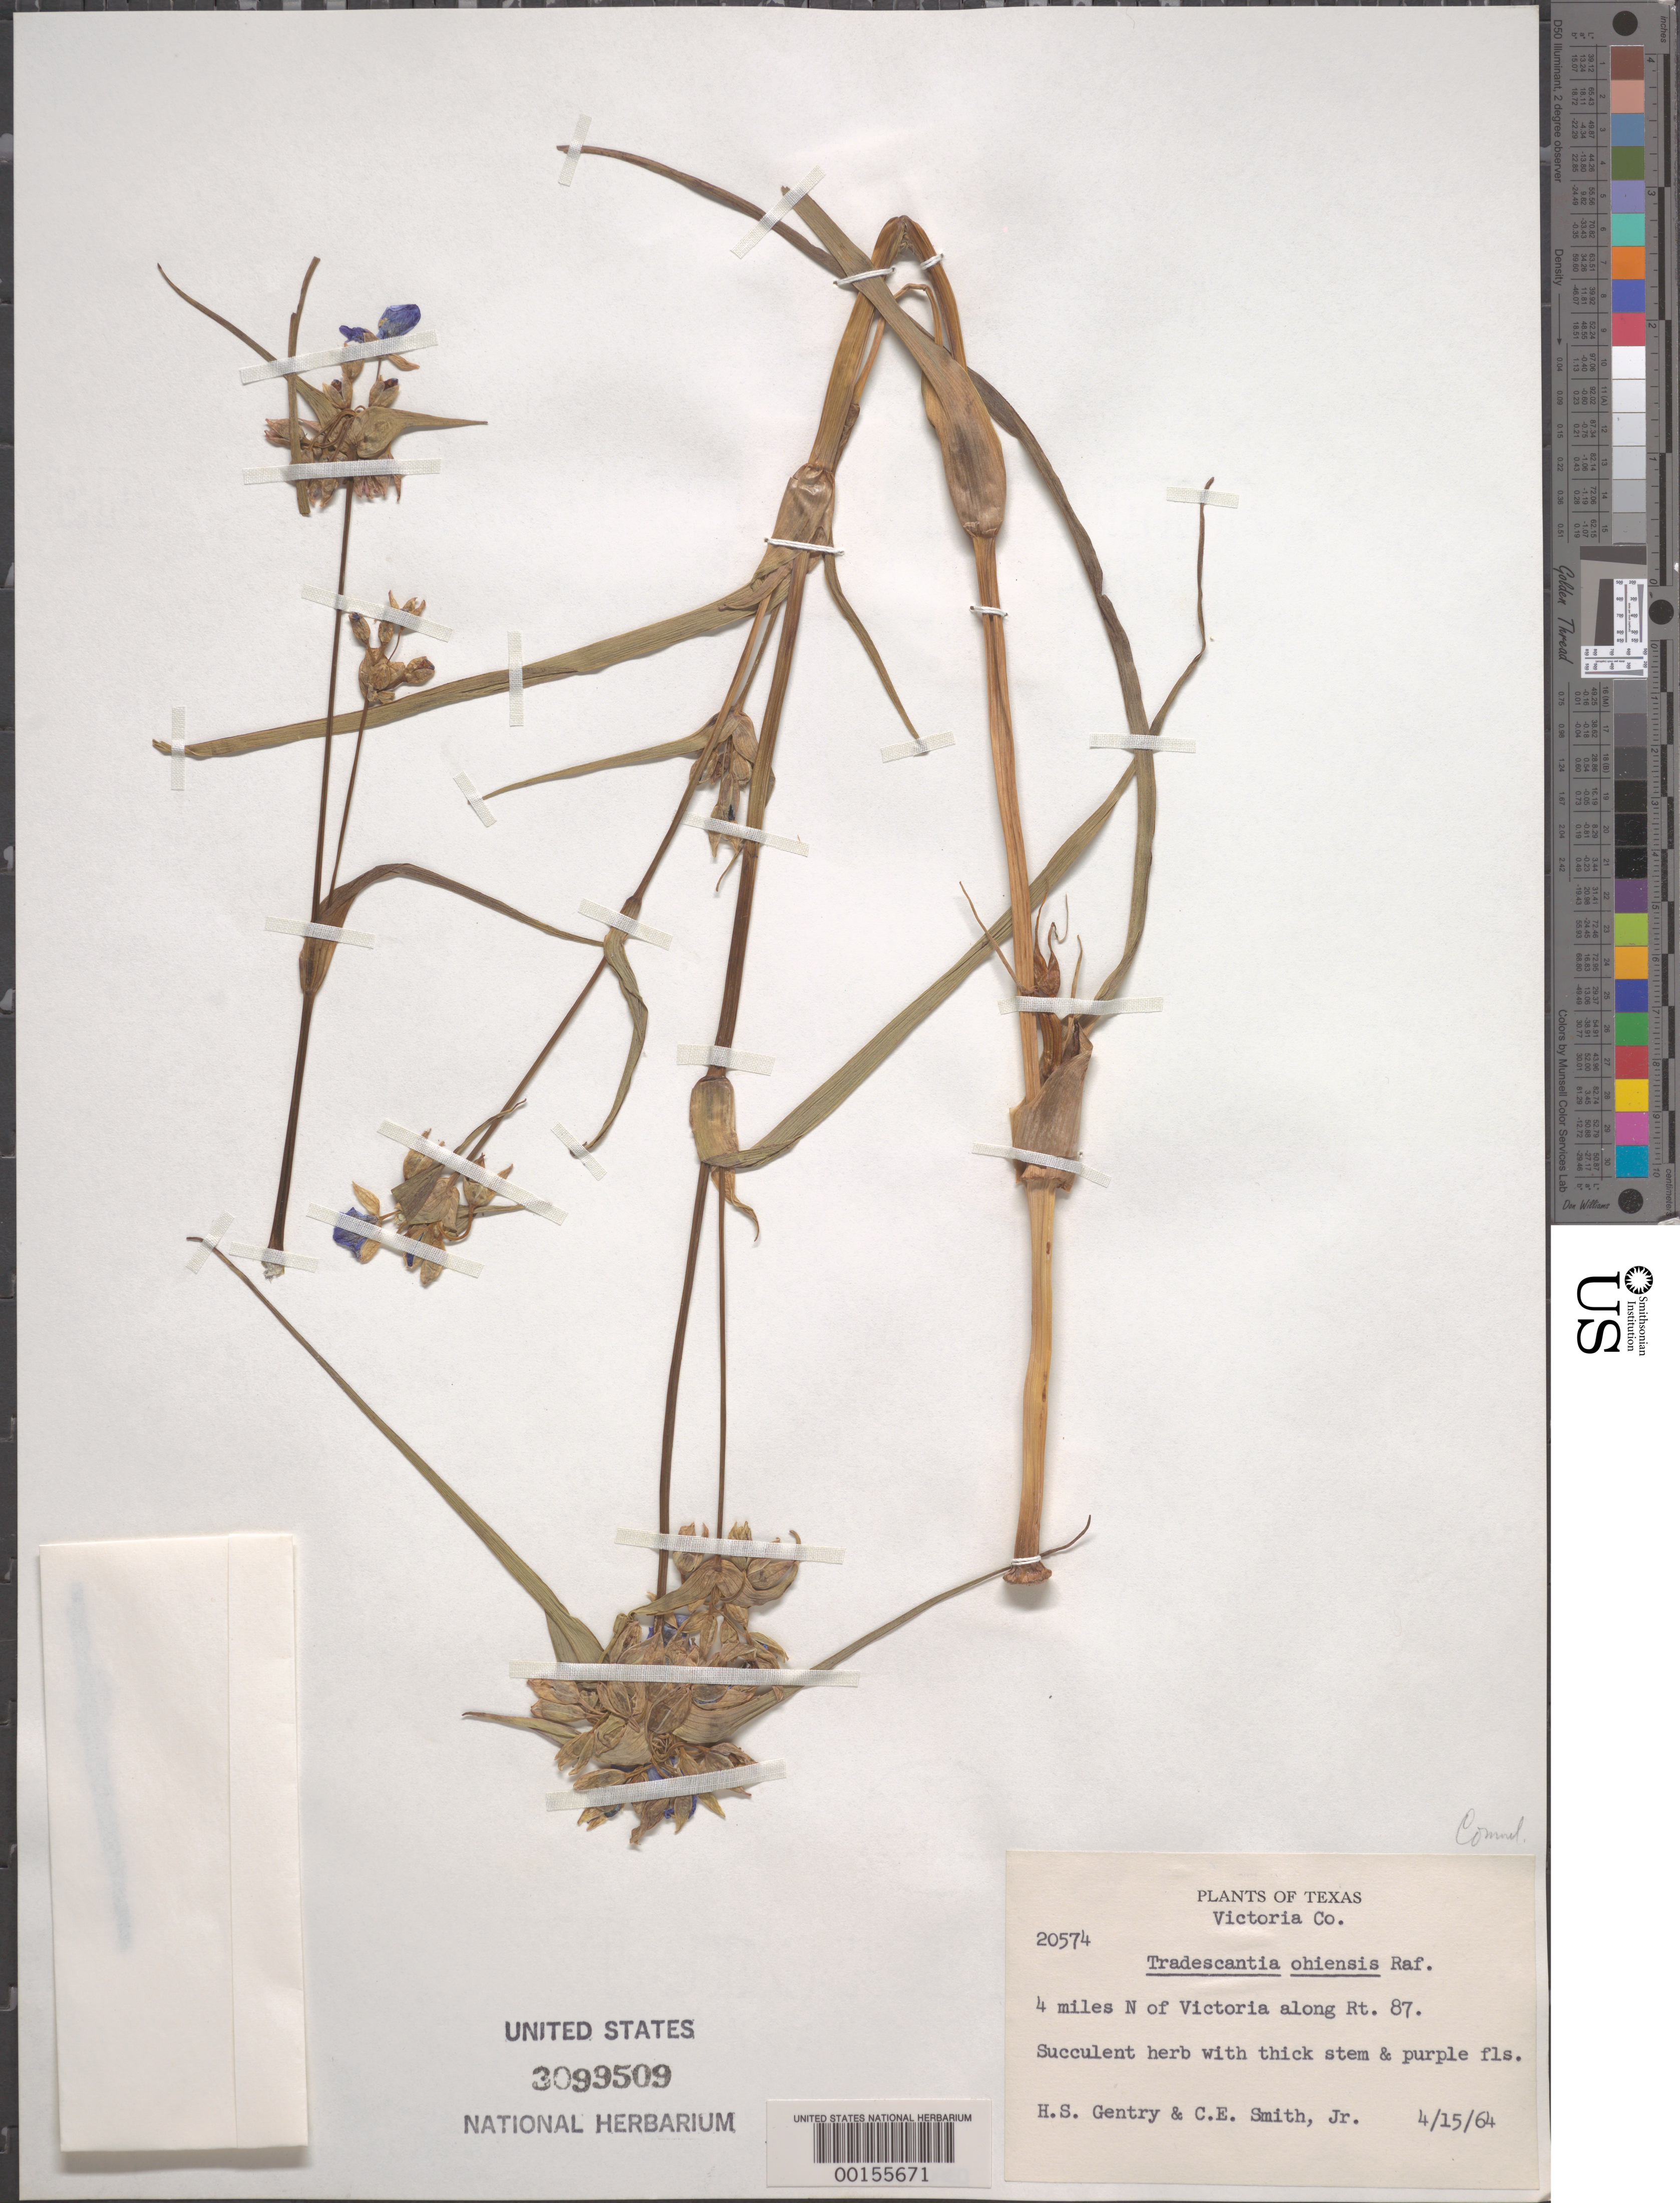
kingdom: Plantae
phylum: Tracheophyta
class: Liliopsida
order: Commelinales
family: Commelinaceae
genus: Tradescantia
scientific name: Tradescantia ohiensis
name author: Raf.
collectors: H. S. Gentry & C. E. Smith Jr.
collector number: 20574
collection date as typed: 15 Apr 1964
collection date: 1964-04-15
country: United States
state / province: Texas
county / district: Victoria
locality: N of victoria along rt. 87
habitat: Roadside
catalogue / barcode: US 3099509